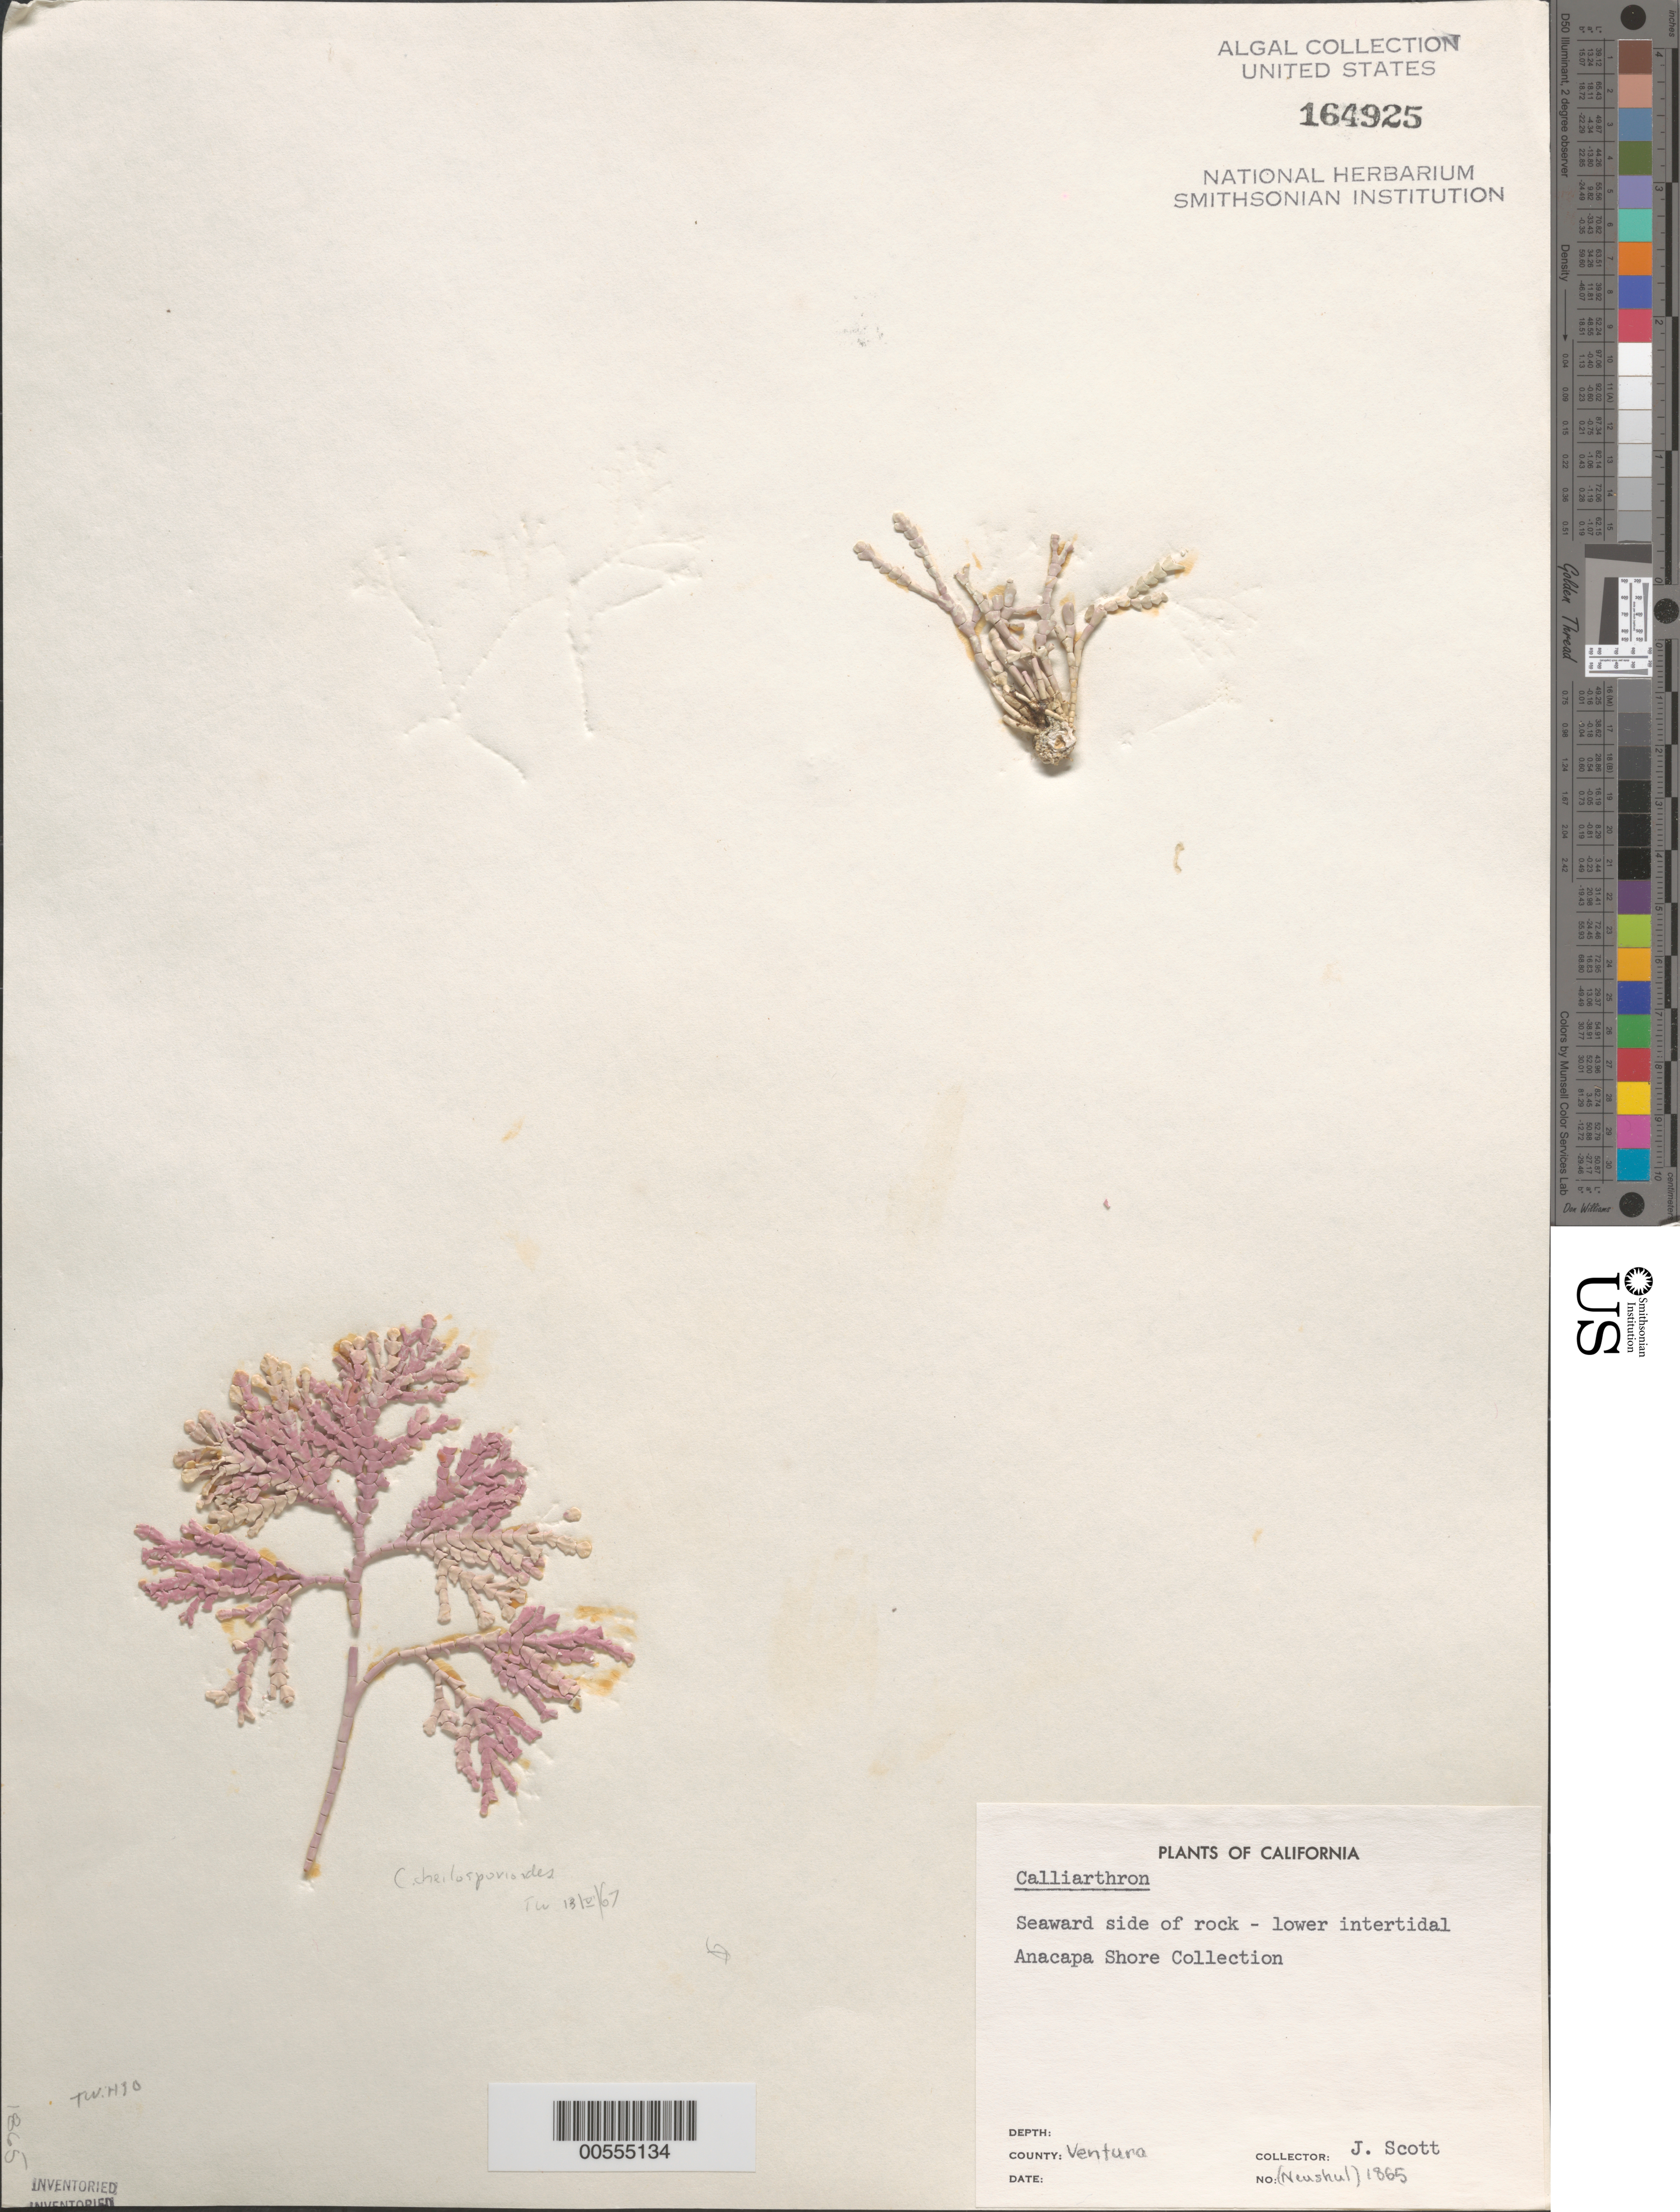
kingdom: Plantae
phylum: Rhodophyta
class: Florideophyceae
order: Corallinales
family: Corallinaceae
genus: Calliarthron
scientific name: Calliarthron sp.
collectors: J. Scott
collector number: Neushul 1865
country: United States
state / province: California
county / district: Ventura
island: Anacapa Island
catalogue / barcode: US 164925